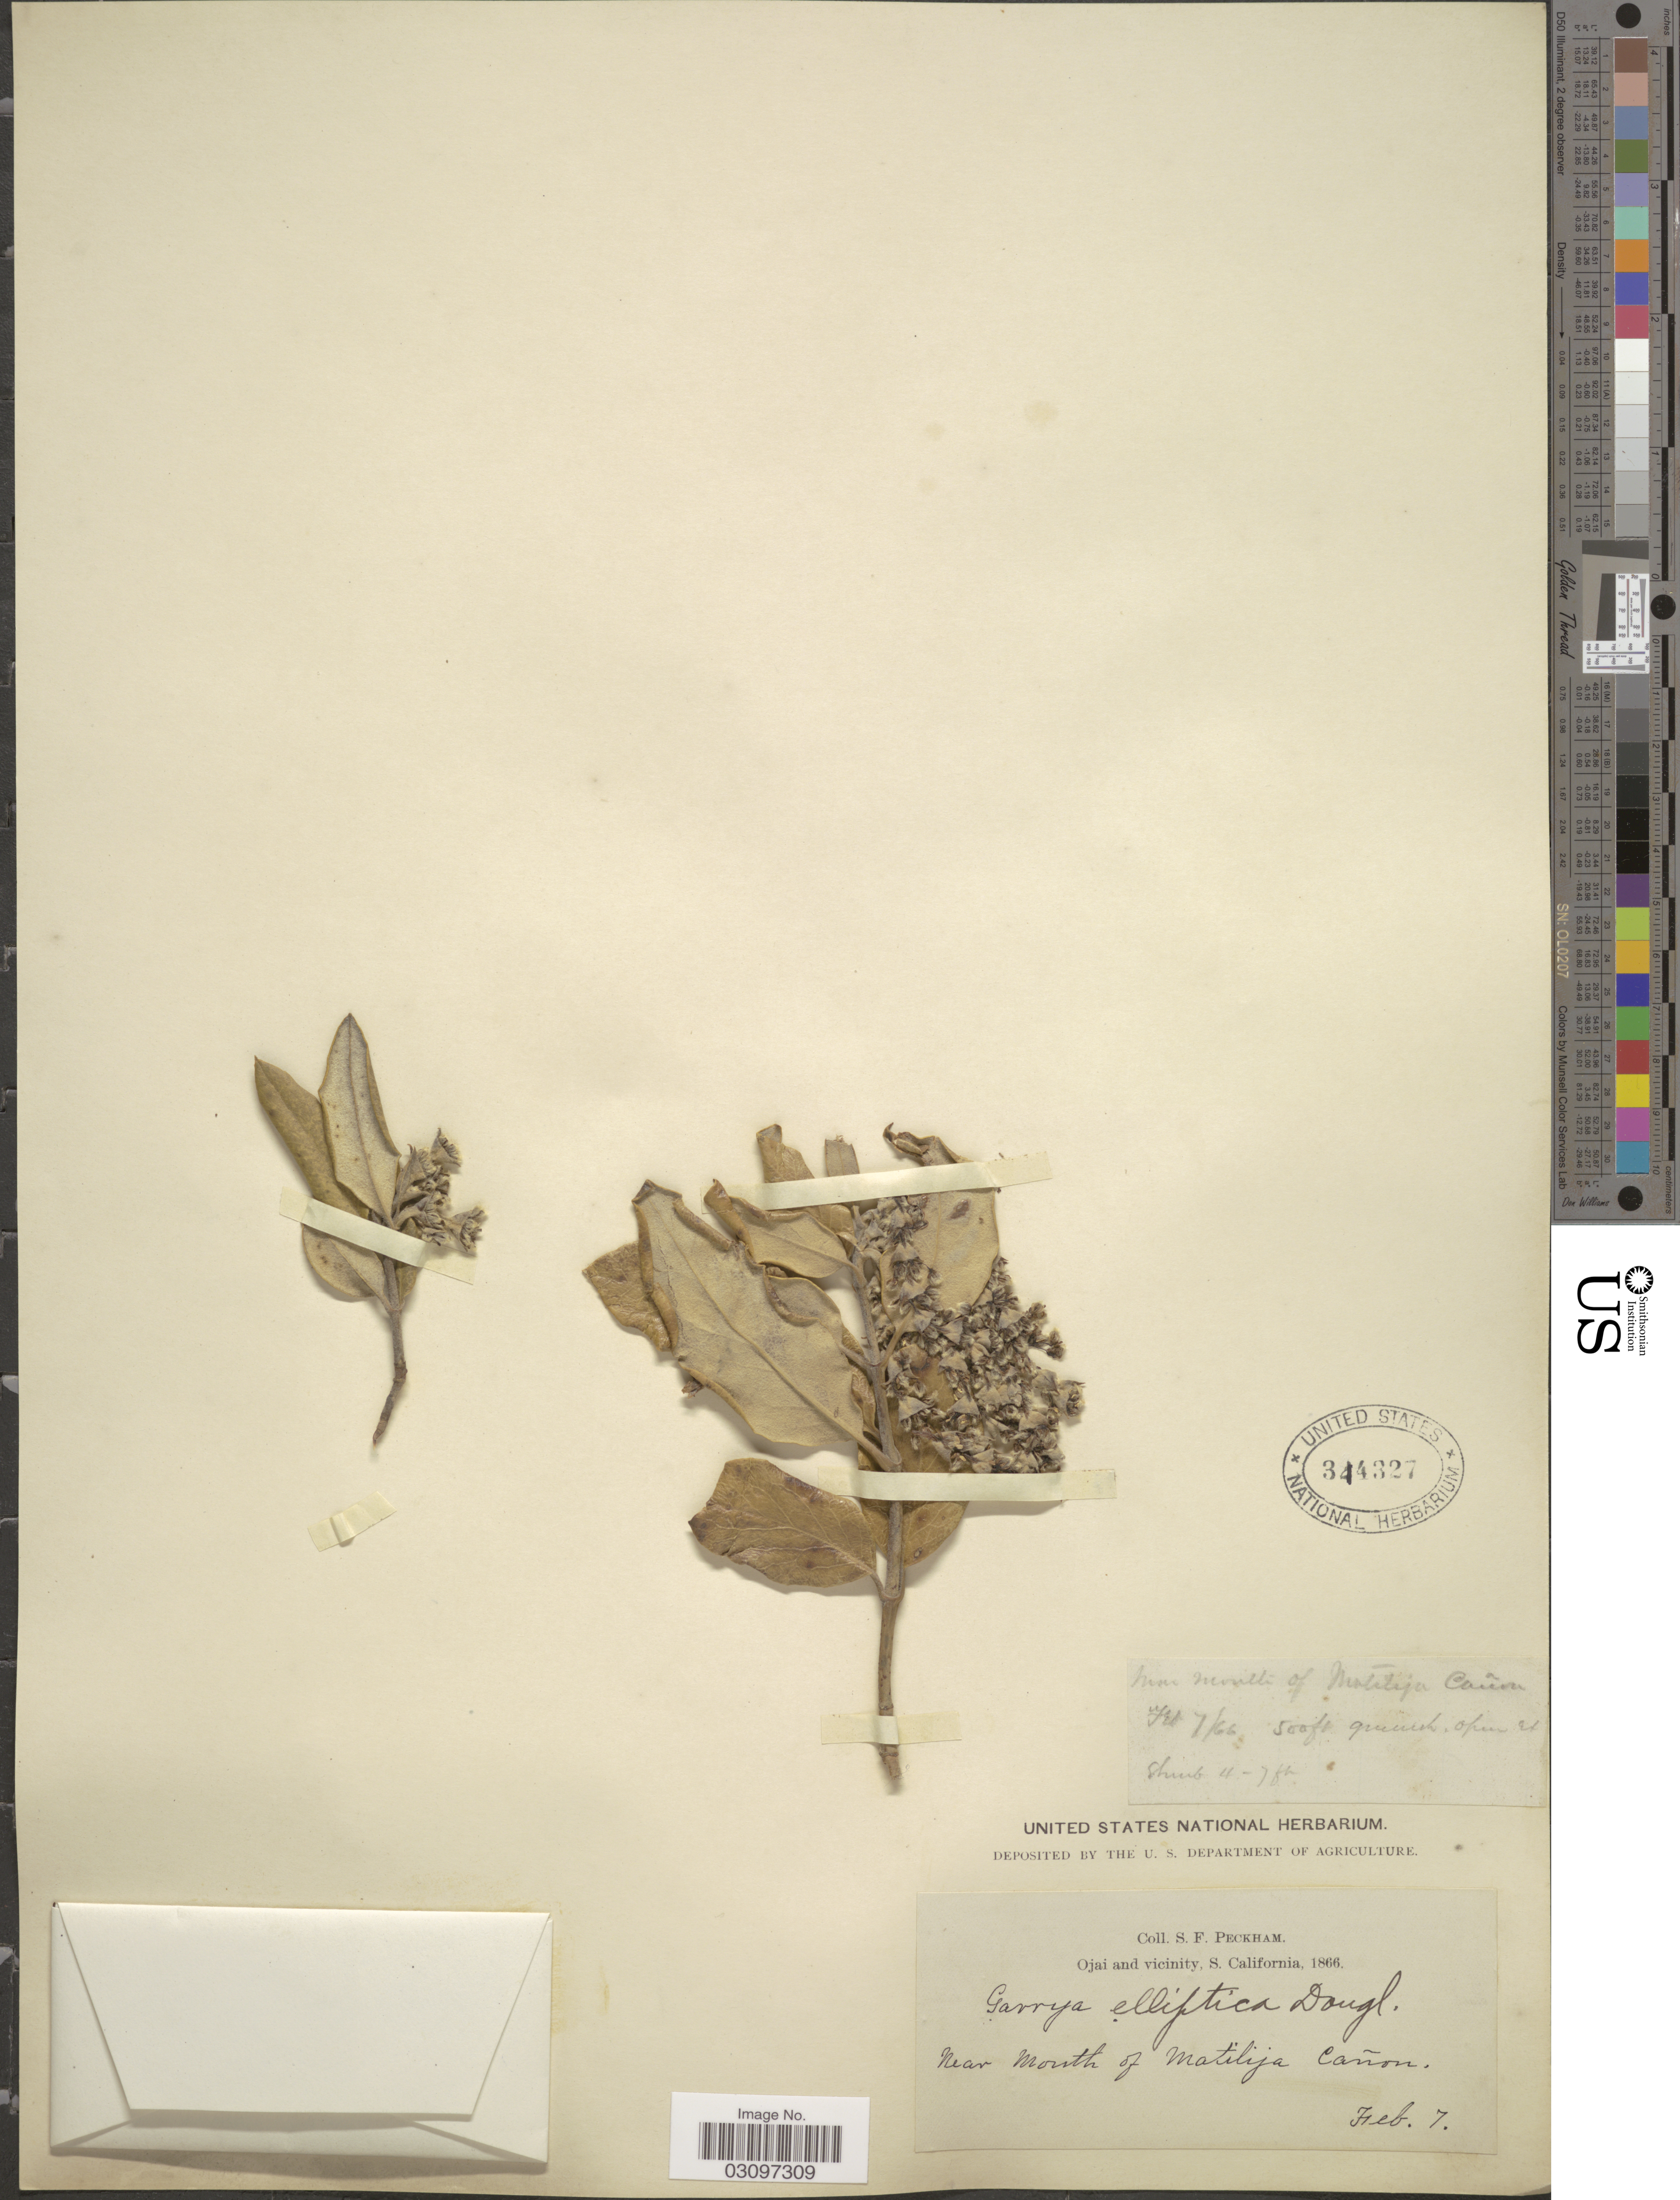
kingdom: Plantae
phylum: Tracheophyta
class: Magnoliopsida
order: Garryales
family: Garryaceae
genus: Garrya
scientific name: Garrya elliptica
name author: Douglas ex Lindl.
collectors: S. Peckham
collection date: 1866-02-07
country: United States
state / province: California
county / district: Ventura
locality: Ojai and vicinity, S. California. Near Mouth of Matilija Cañon.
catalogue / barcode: US 314327